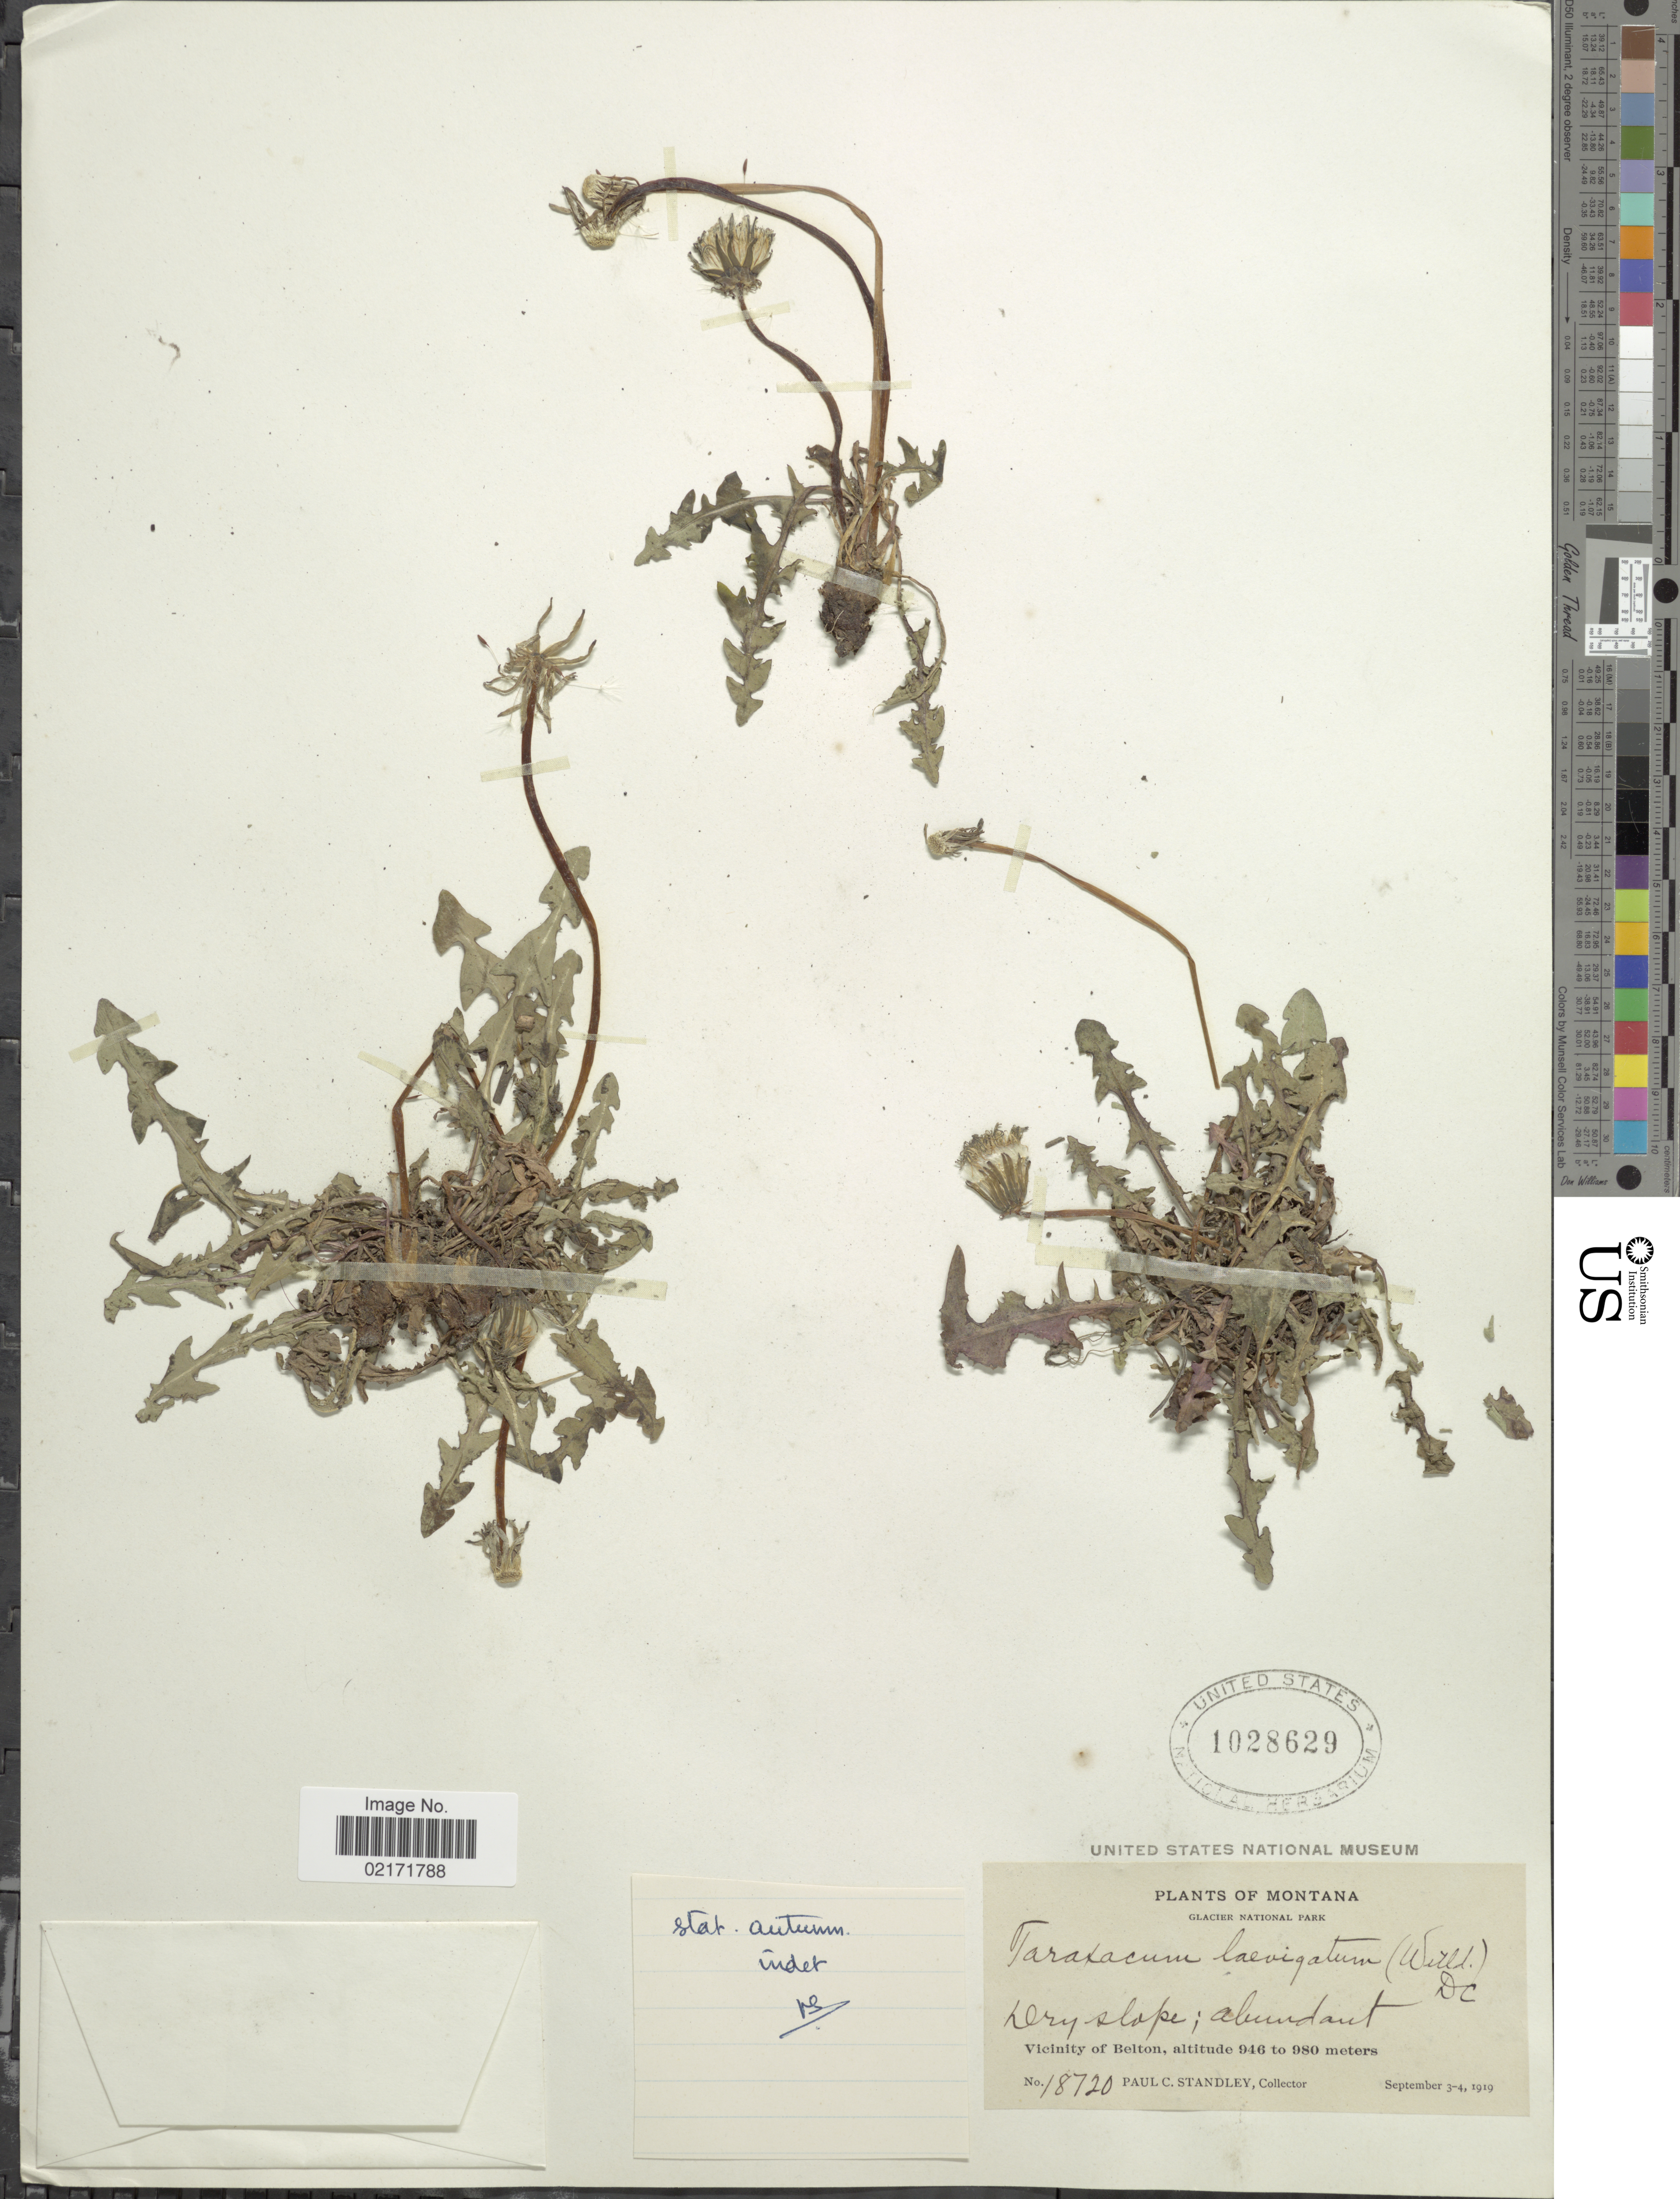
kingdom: Plantae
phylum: Tracheophyta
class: Magnoliopsida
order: Asterales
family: Asteraceae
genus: Taraxacum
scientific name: Taraxacum croceum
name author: Dahlst.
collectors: P. C. Standley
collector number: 18720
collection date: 1919-09-03/1919-09-04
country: United States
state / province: Montana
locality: Montana. Glacier National Park. Dry slope; abundant. Vicinity of Belton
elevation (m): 946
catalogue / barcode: US 1028629